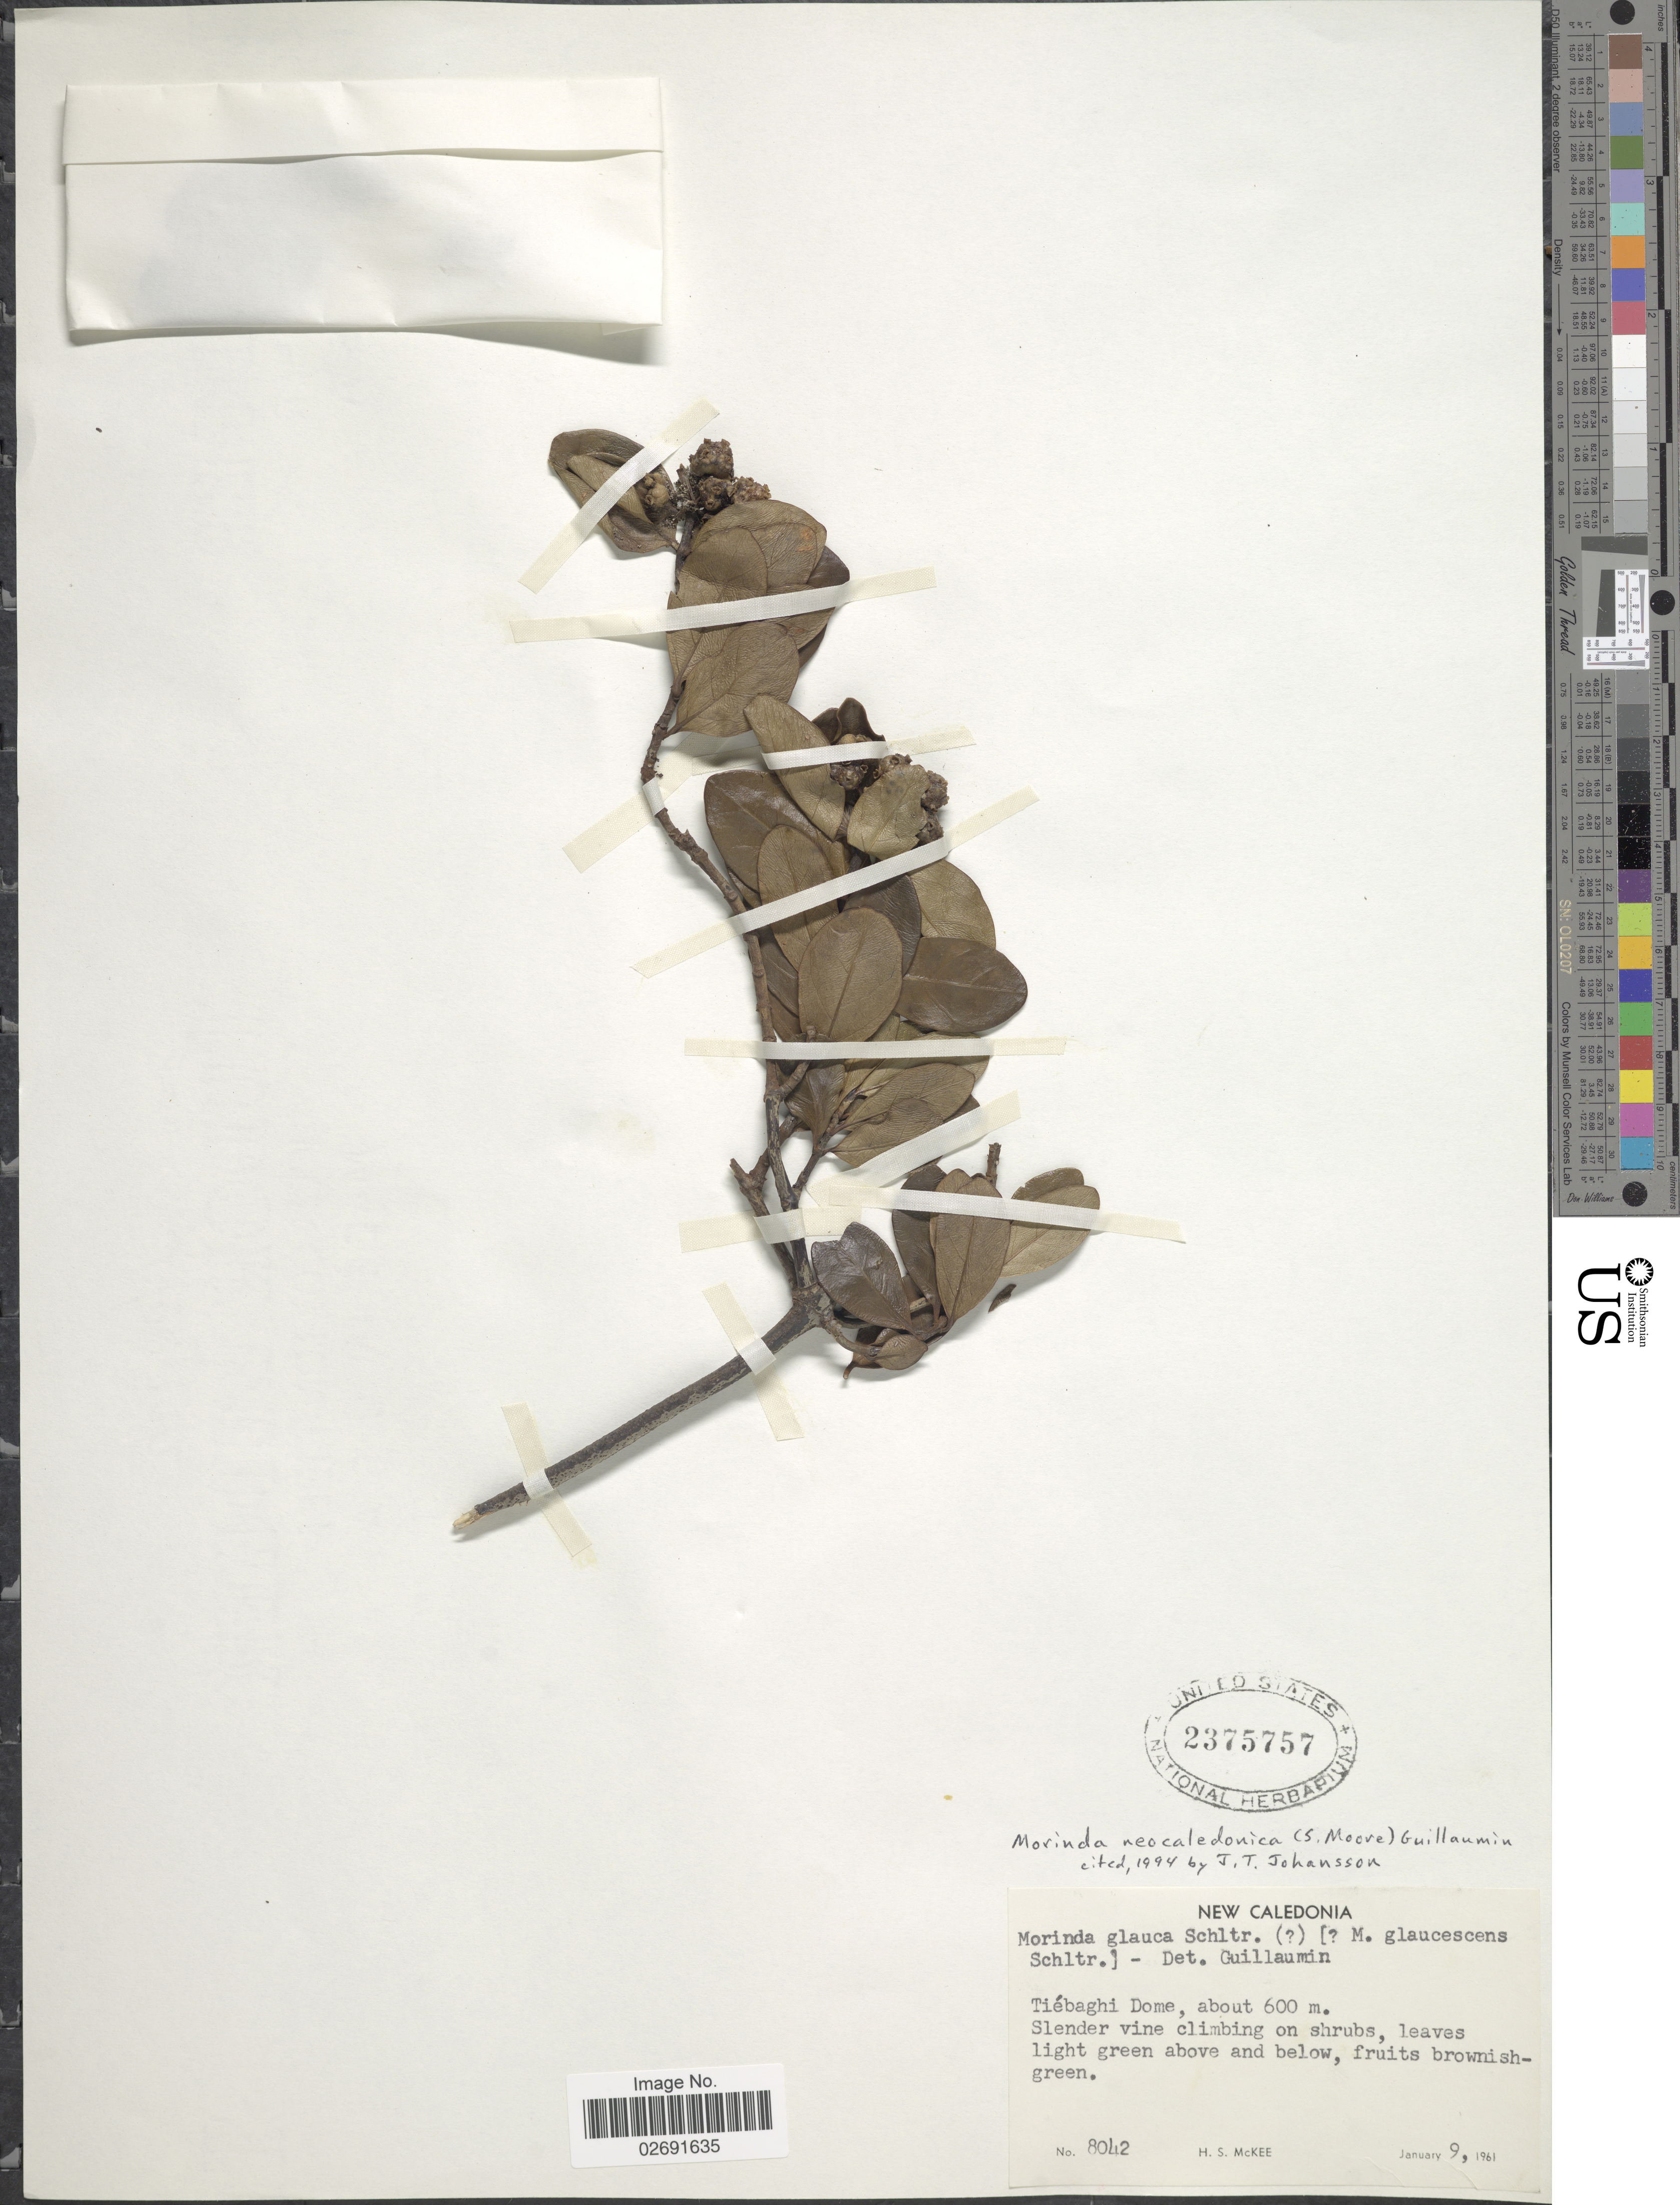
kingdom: Plantae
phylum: Tracheophyta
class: Magnoliopsida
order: Gentianales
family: Rubiaceae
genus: Gynochthodes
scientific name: Gynochthodes neocaledonica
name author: (S. Moore) Razafim. & B. Bremer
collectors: H. S. McKee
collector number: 8042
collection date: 1961-01-09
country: New Caledonia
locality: Tiebaghi Dome.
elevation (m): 600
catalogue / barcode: US 2375757